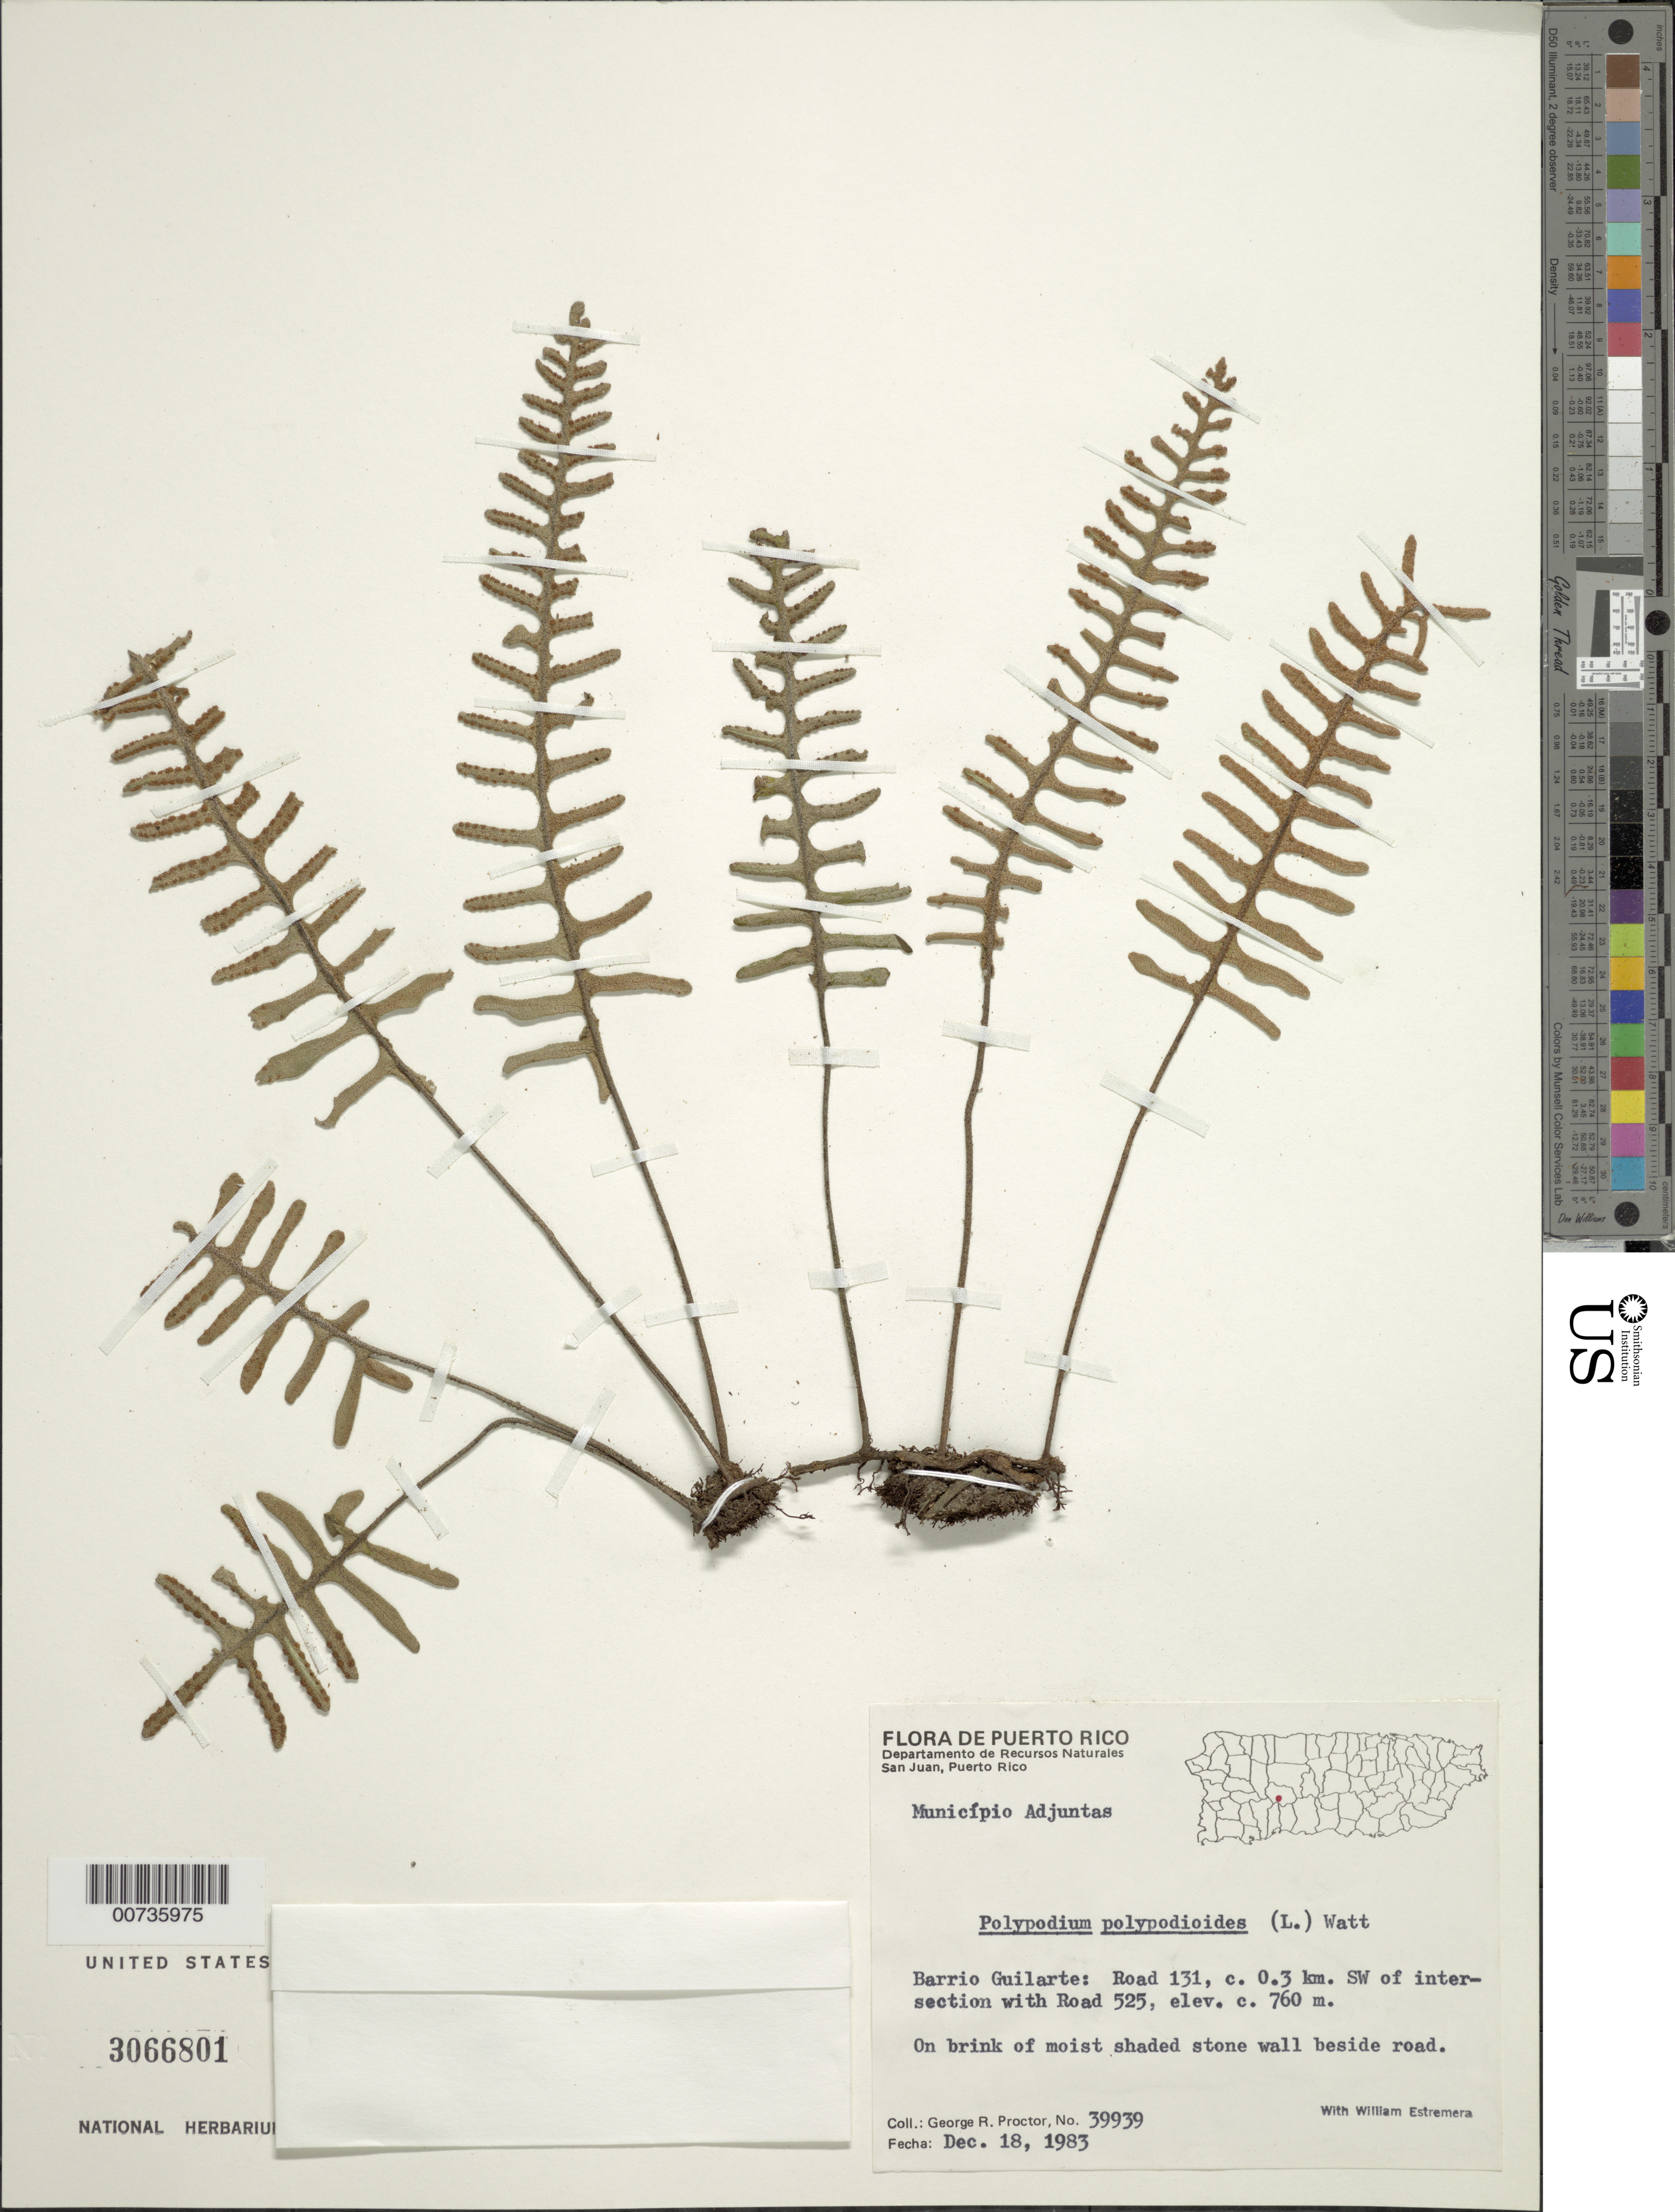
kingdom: Plantae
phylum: Tracheophyta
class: Polypodiopsida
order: Polypodiales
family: Polypodiaceae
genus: Pleopeltis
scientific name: Pleopeltis polypodioides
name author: (L.) E.G. Andrews & Windham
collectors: G. R. Proctor & W. Estremera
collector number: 39939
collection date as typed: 18 Dec 1983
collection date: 1983-12-18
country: Puerto Rico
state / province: Adjuntas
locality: Mun. Adjuntas, Barrio Guilarte: Road 131, c. 0.3 km SW of intersection w/Road 525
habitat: On brink of moist shaded stone wall beside road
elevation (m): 760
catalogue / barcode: US 3066801